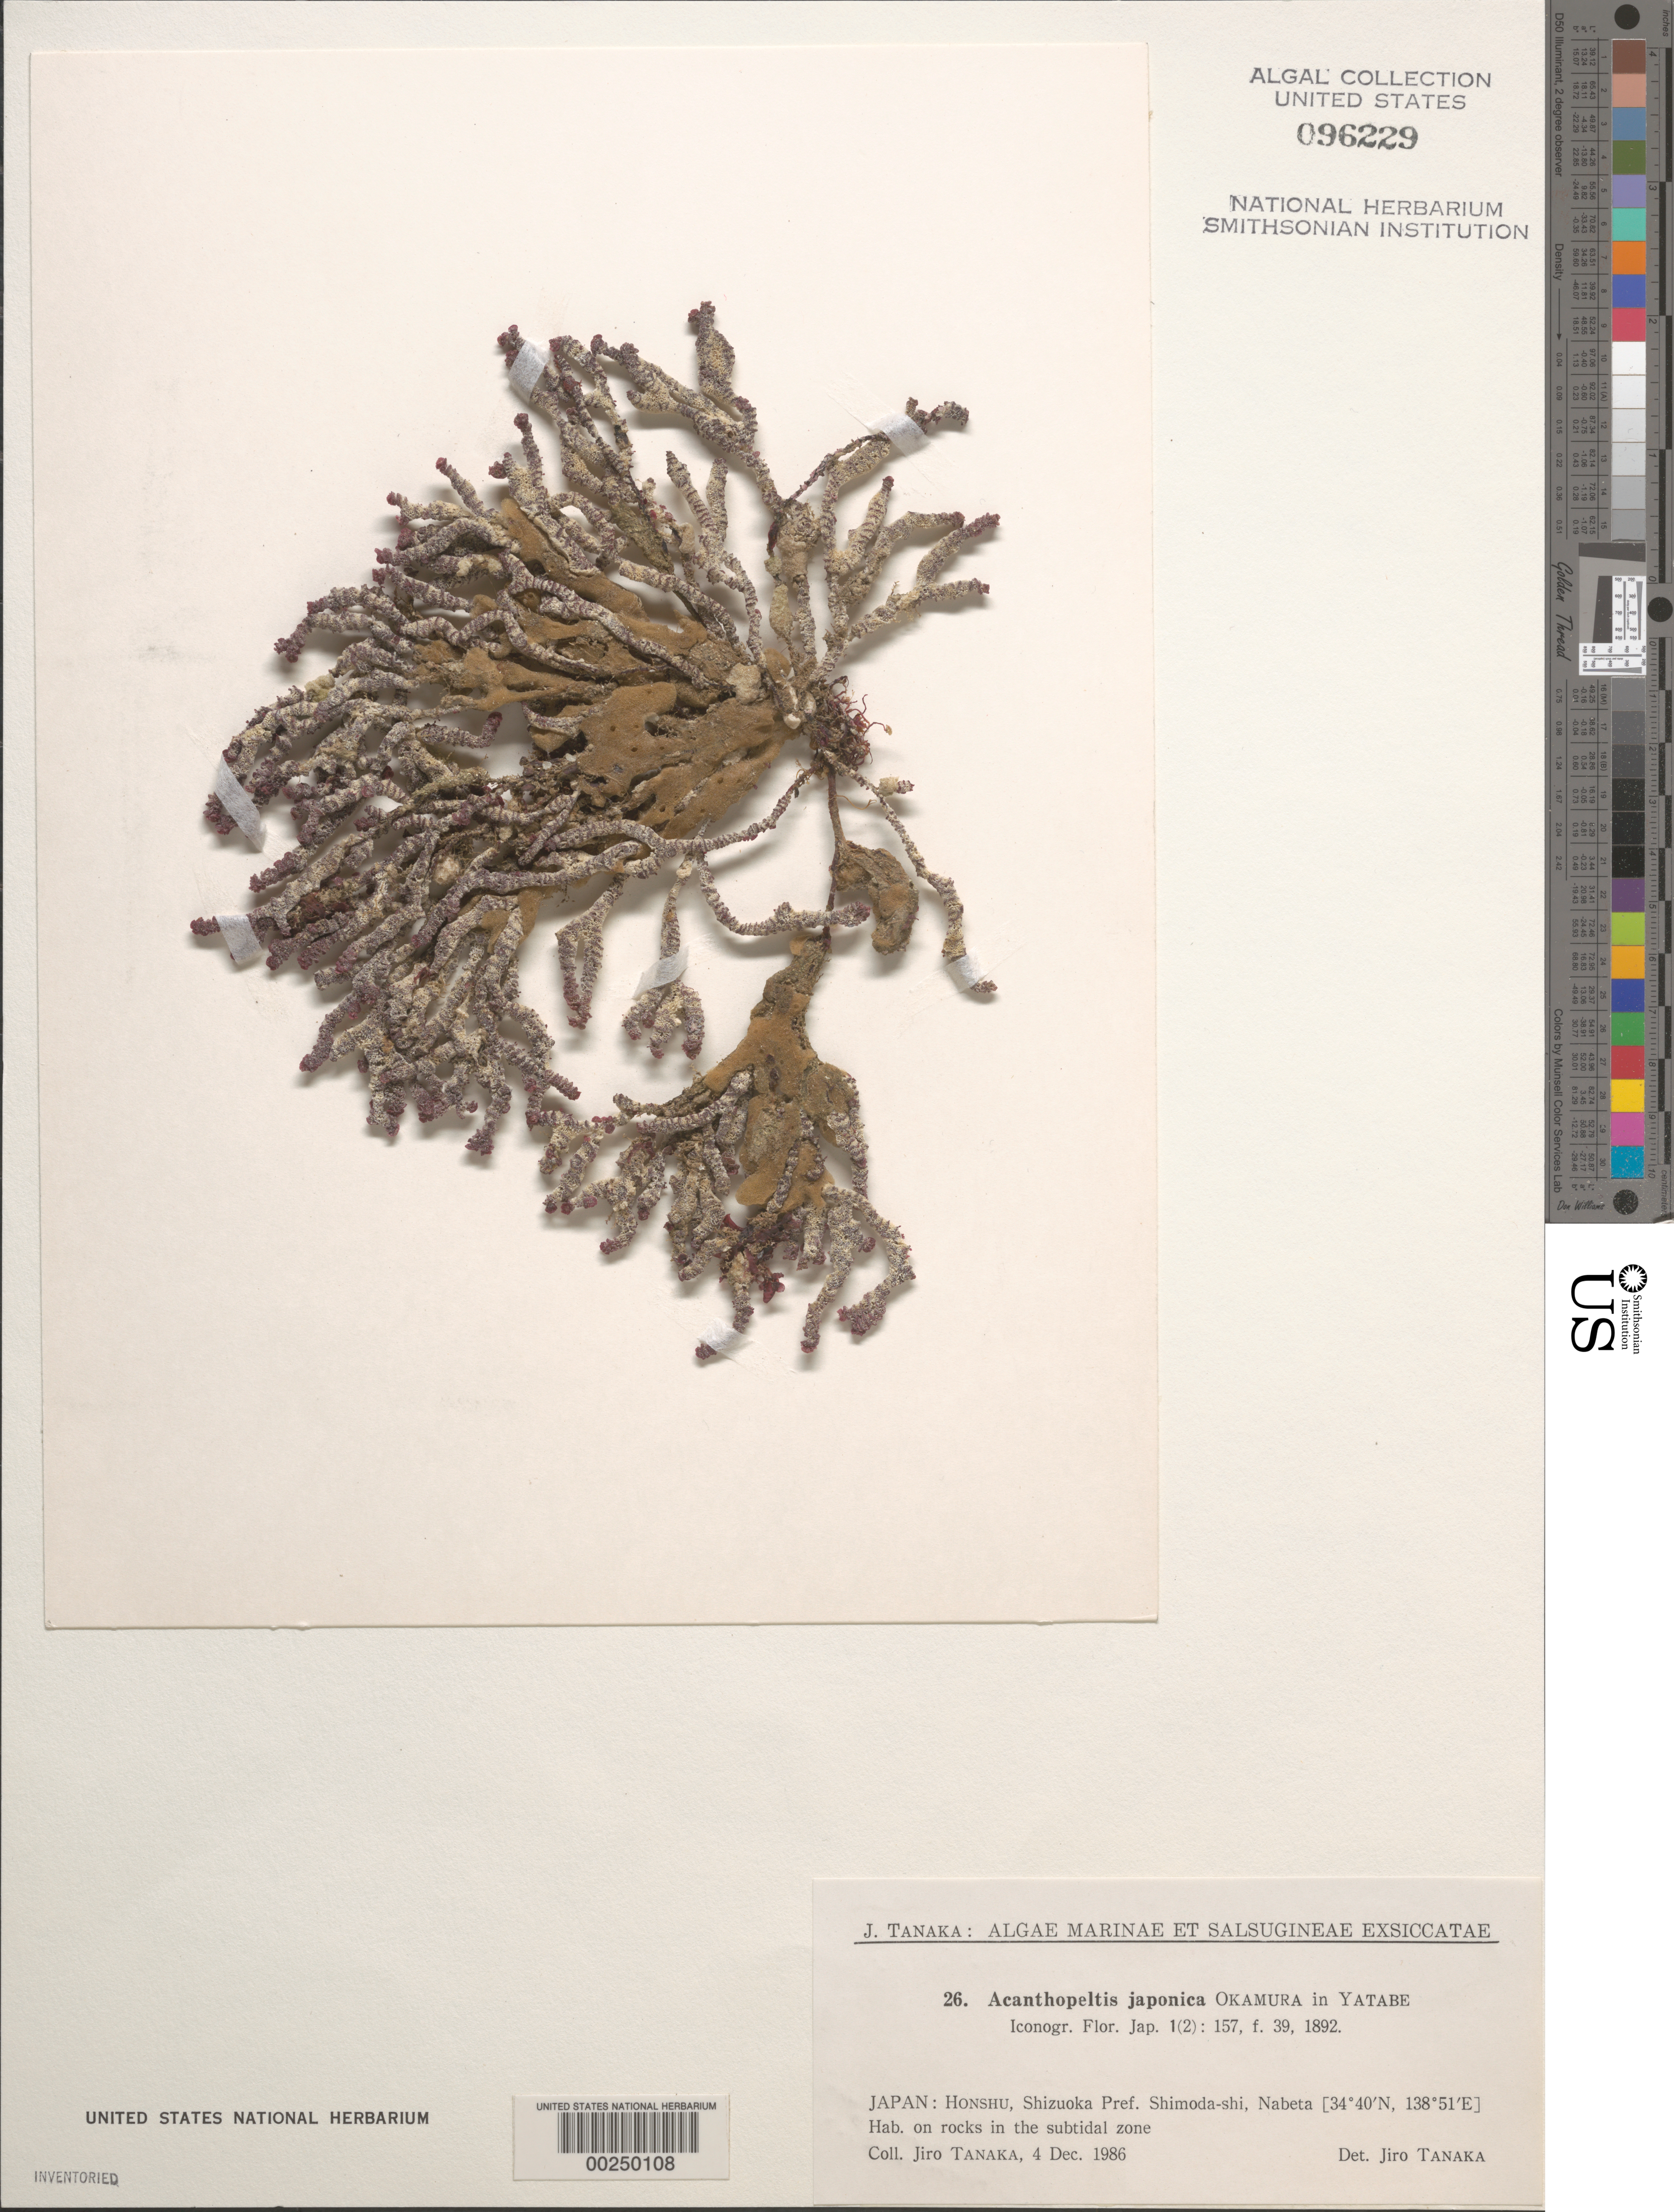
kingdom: Plantae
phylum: Rhodophyta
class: Florideophyceae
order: Gelidiales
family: Gelidiaceae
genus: Gelidium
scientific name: Gelidium yoshidae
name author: G.H. Boo & R. Terada in G.H. Boo et al.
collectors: J. Tanaka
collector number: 26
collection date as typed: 04 Dec 1986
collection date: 1986-12-04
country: Japan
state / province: Sizuoka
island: Honshu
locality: Nabeta, Shimoda-shi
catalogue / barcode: US 96229